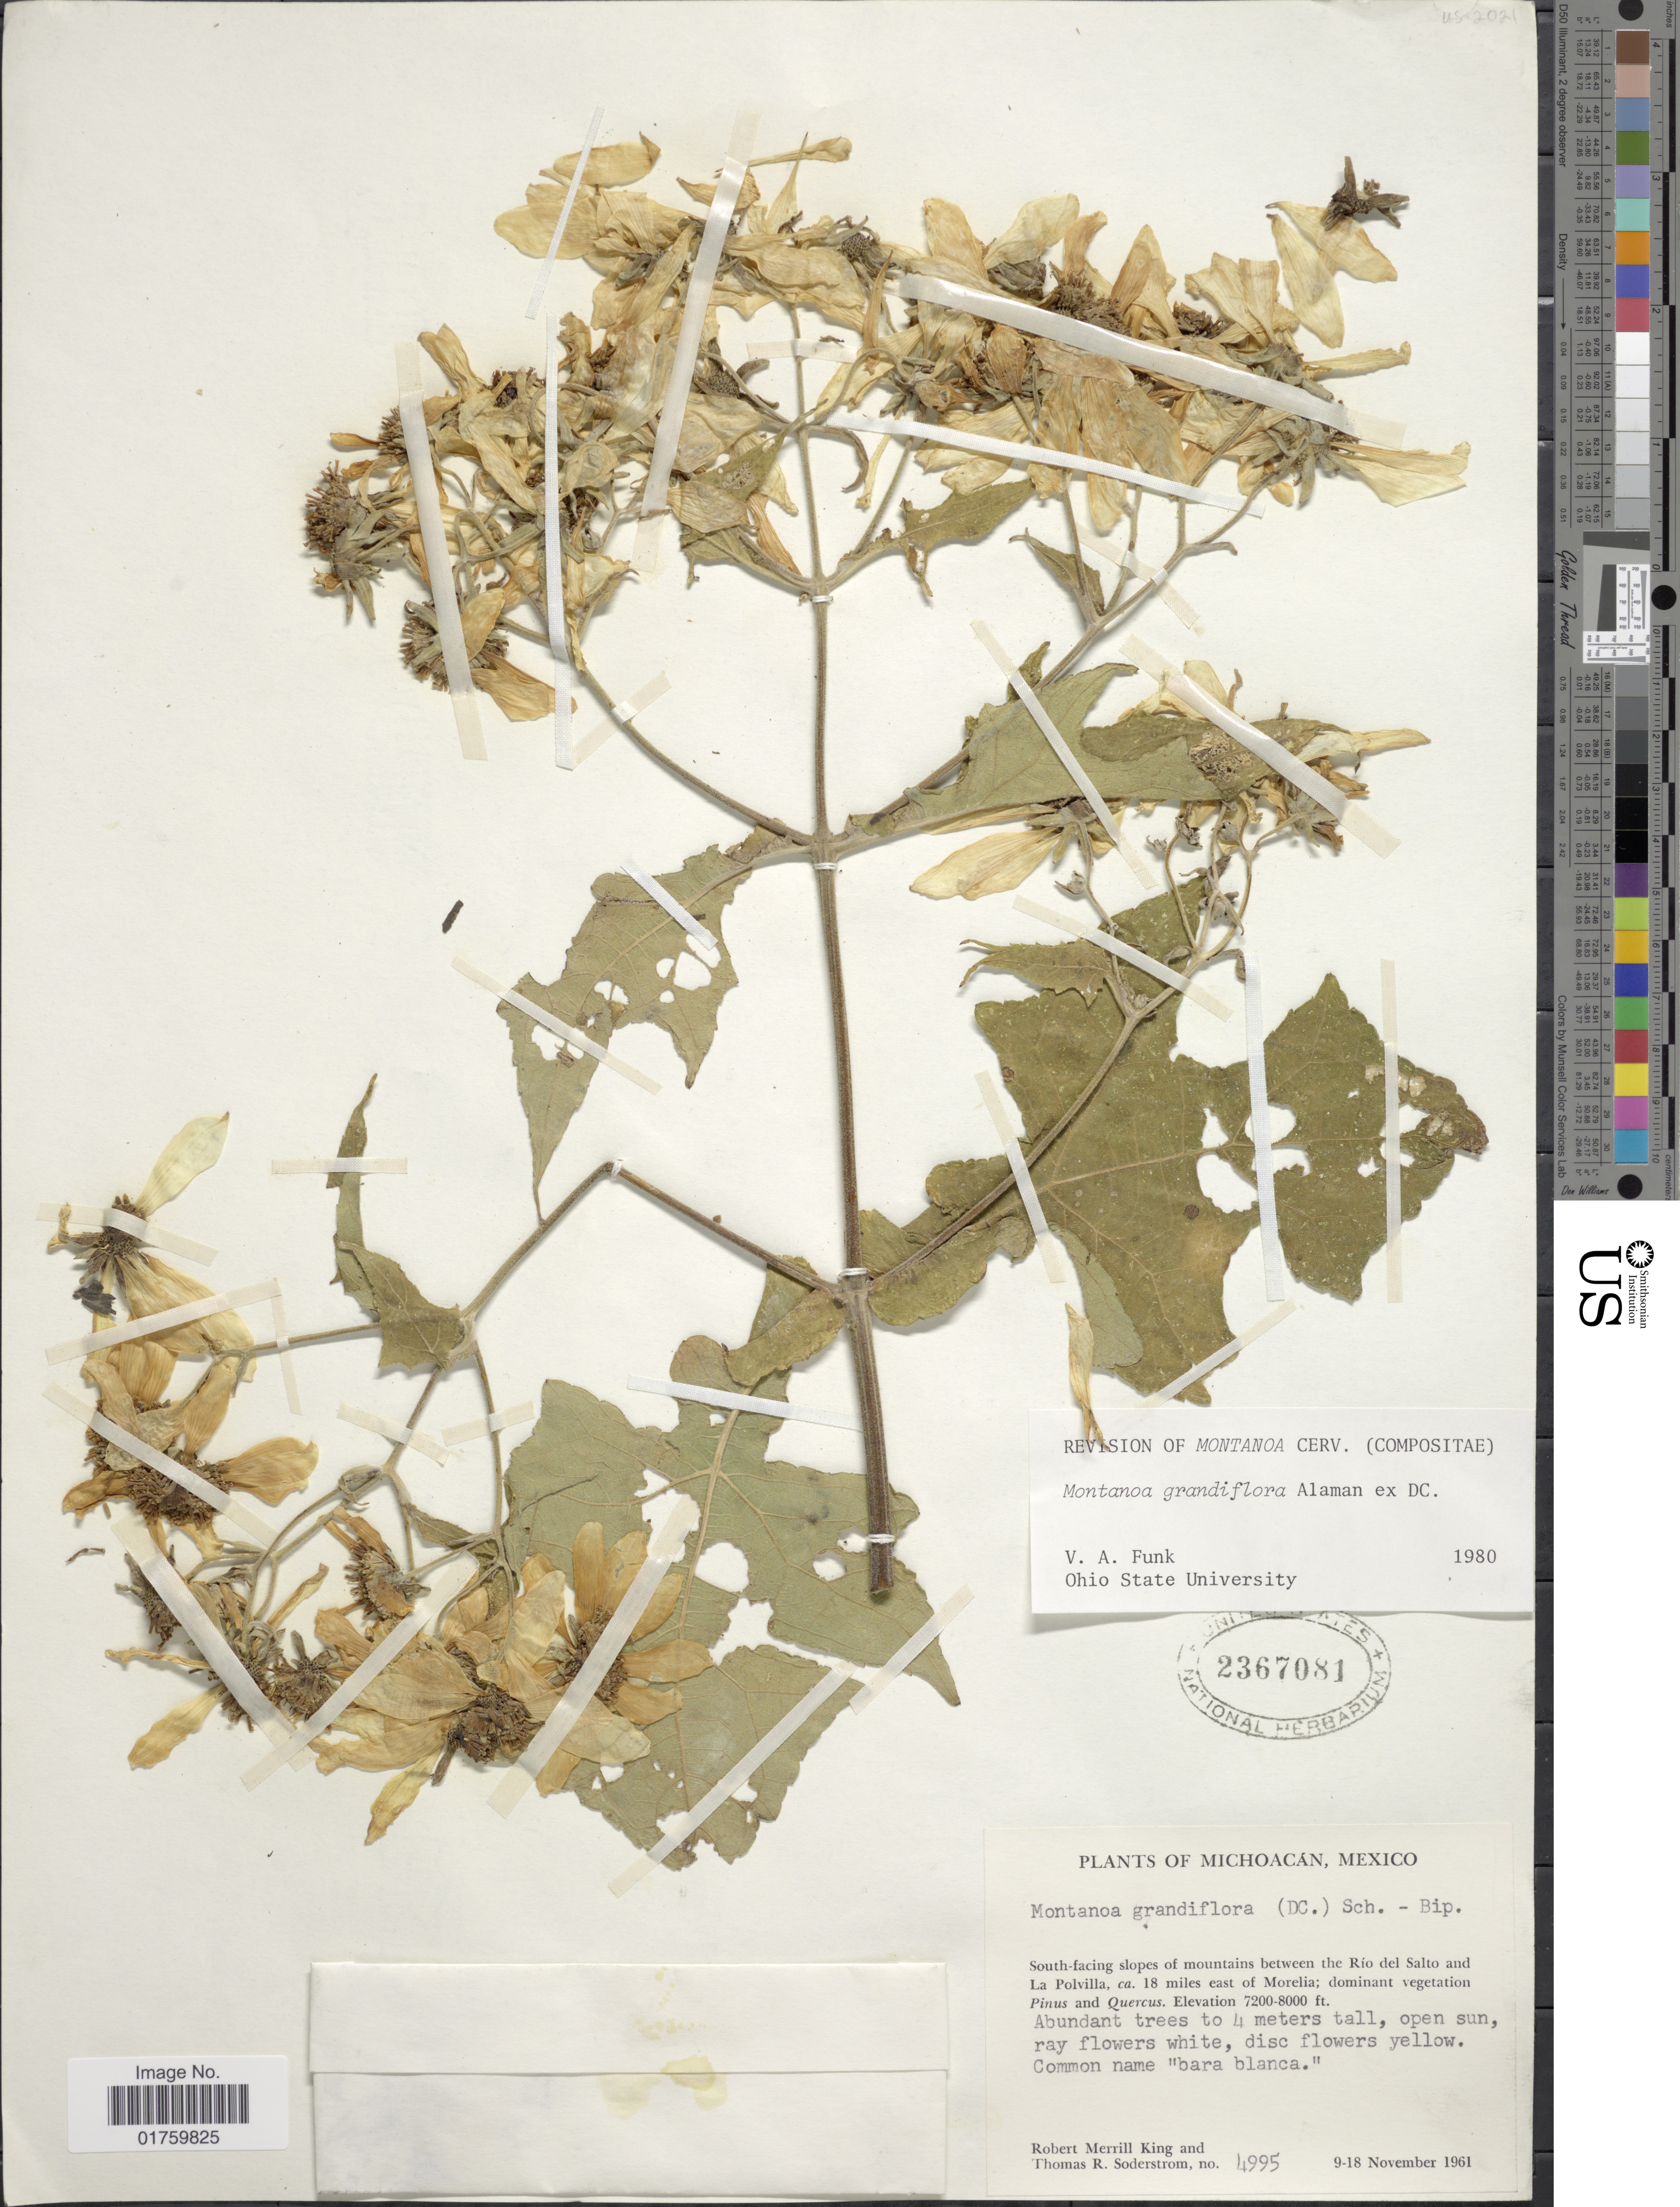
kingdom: Plantae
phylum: Tracheophyta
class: Magnoliopsida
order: Asterales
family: Asteraceae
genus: Montanoa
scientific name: Montanoa grandiflora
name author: Alaman ex DC.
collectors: R. M. King & T. R. Soderstrom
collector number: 4995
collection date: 1961-11-09/1961-11-18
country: Mexico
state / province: Michoacán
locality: South-facing slopes of mountains between the Rio del Salto and La Polvilla, ca. 18 miles east of Morelia.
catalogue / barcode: US 2367081